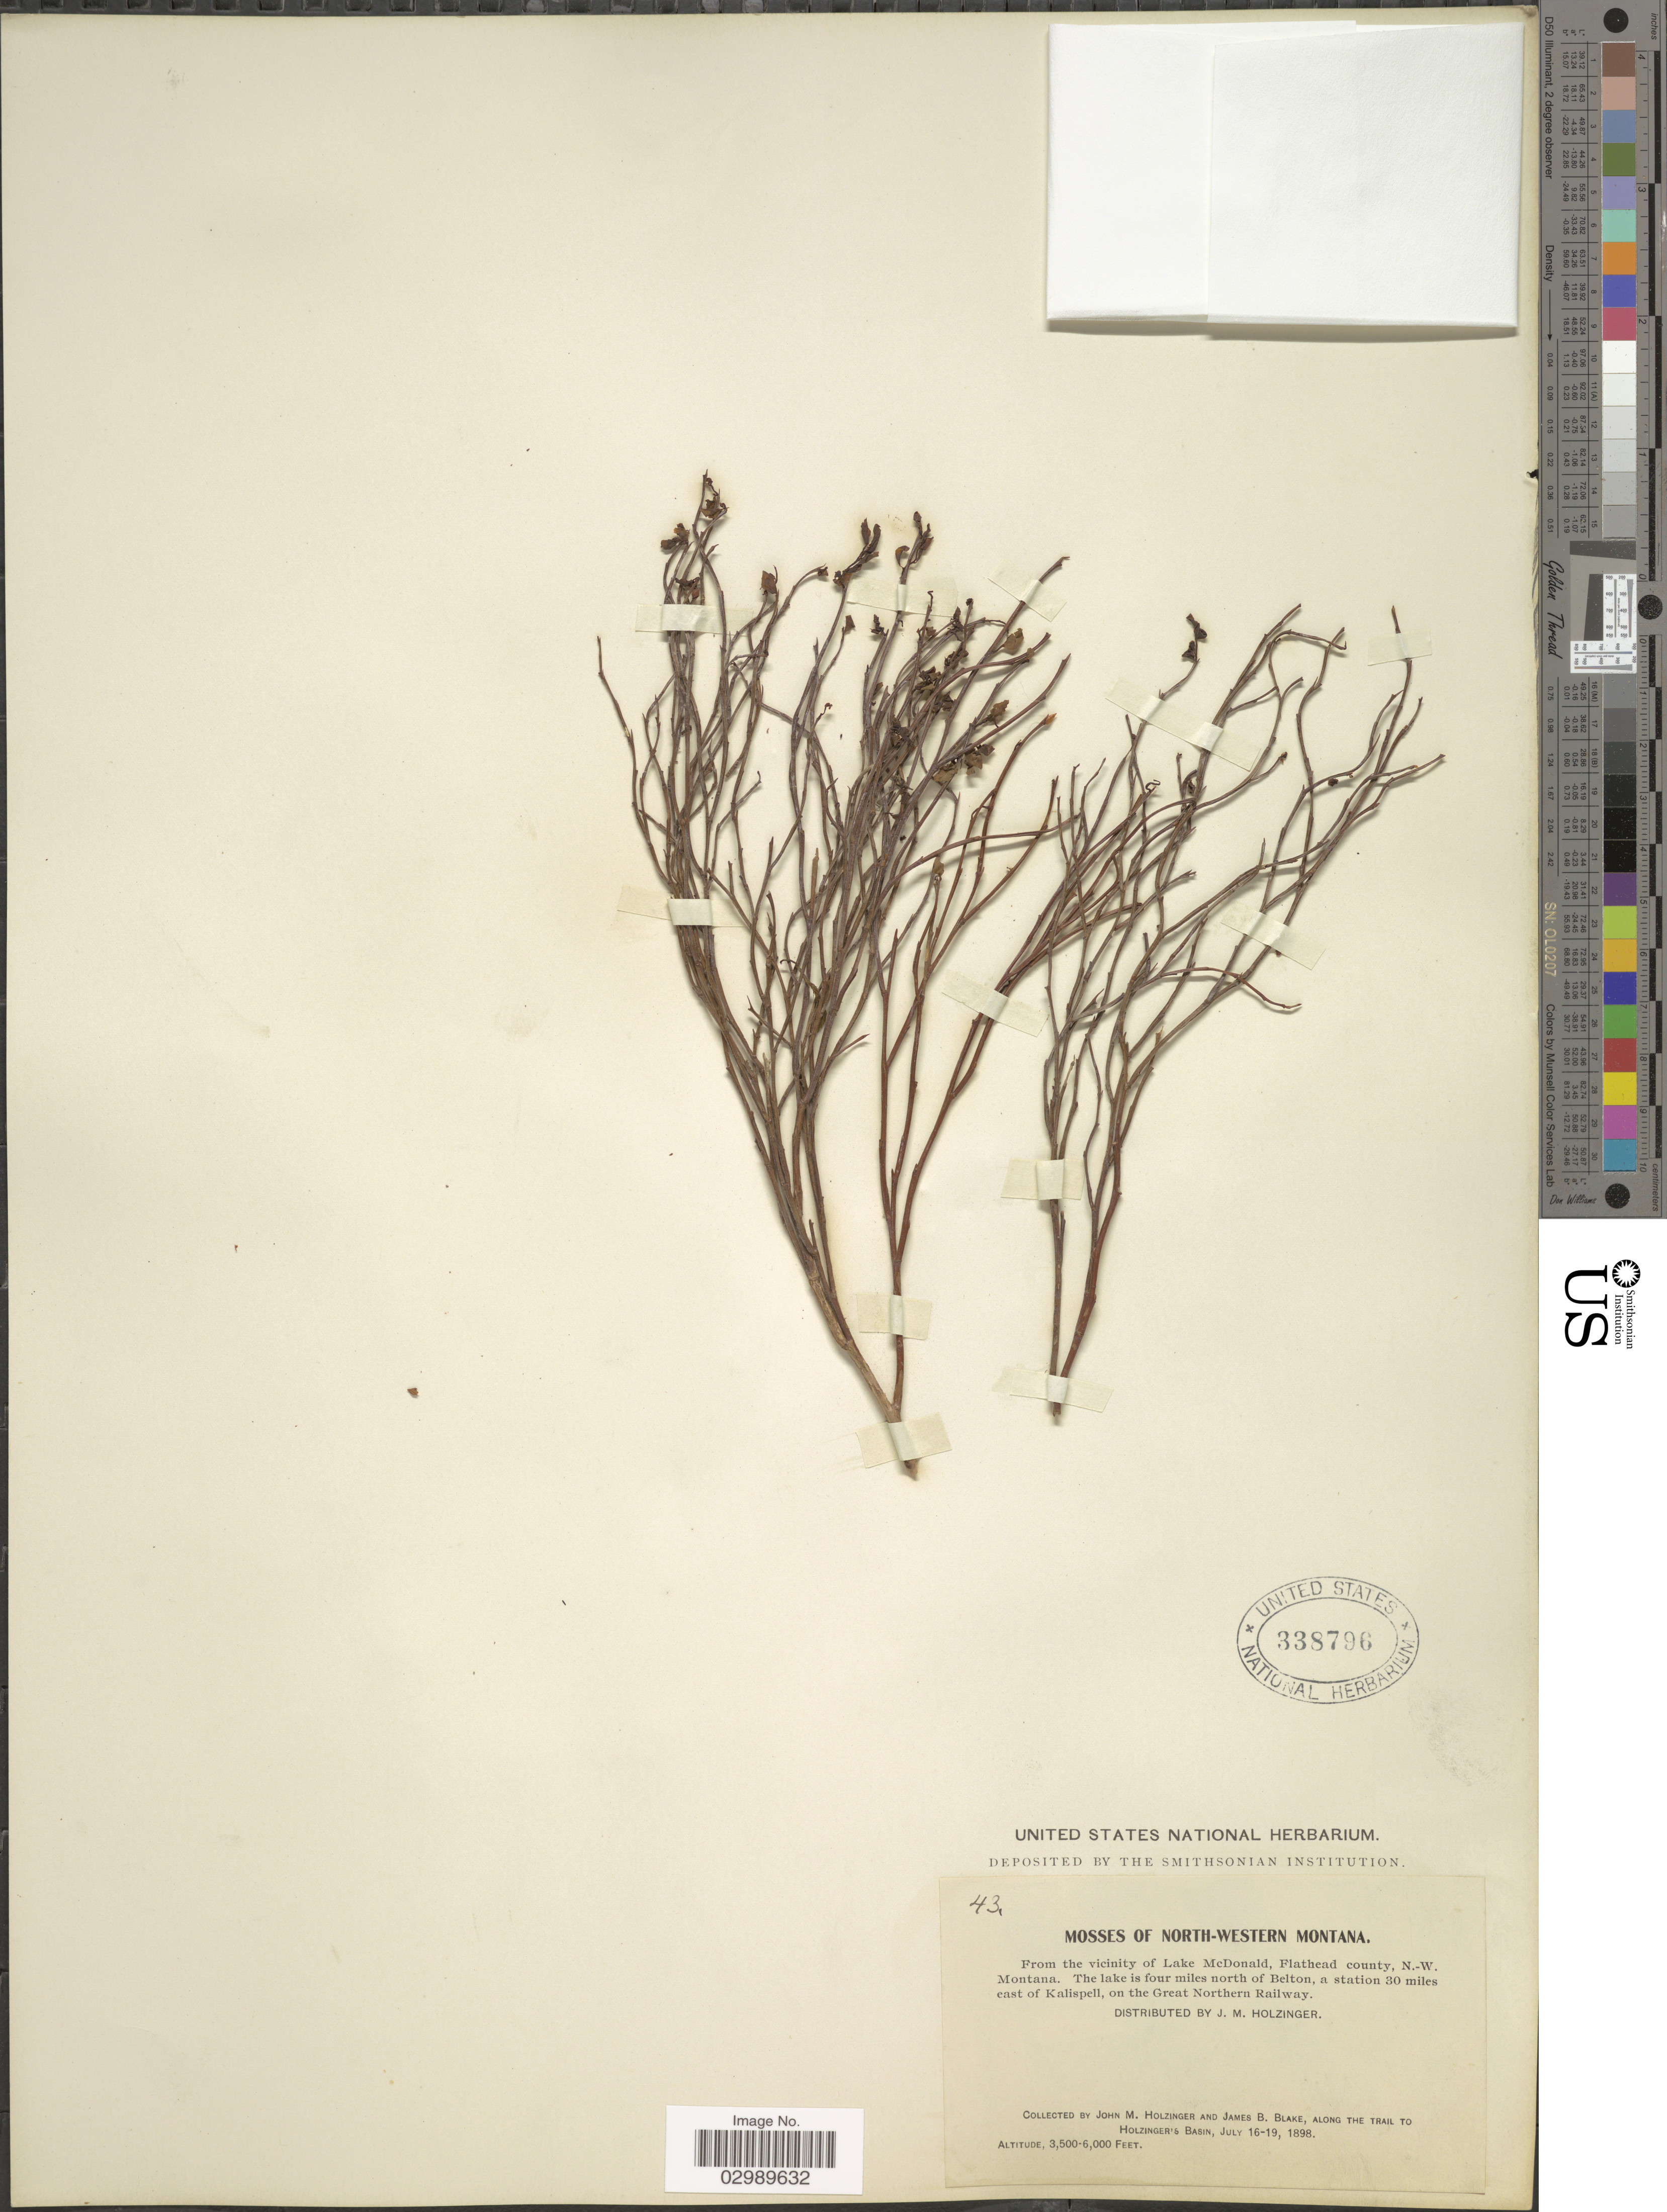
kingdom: Plantae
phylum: Tracheophyta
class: Magnoliopsida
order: Ericales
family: Ericaceae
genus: Vaccinium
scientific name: Vaccinium scoparium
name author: Leiberg ex Coville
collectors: J. M. Holzinger & J. B. Blake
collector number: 43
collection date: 1898-07-16/1898-07-19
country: United States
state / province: Montana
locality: North-Western Montana. From the vicinity of Lake McDonald, Flathead county, N.-W. Montana. The lake is four miles north of Belton, a station 30 miles east of Kalispell, on the Great Northern Railway. Along the trail to Holzinger's Basin.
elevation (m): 1067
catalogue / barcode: US 338796